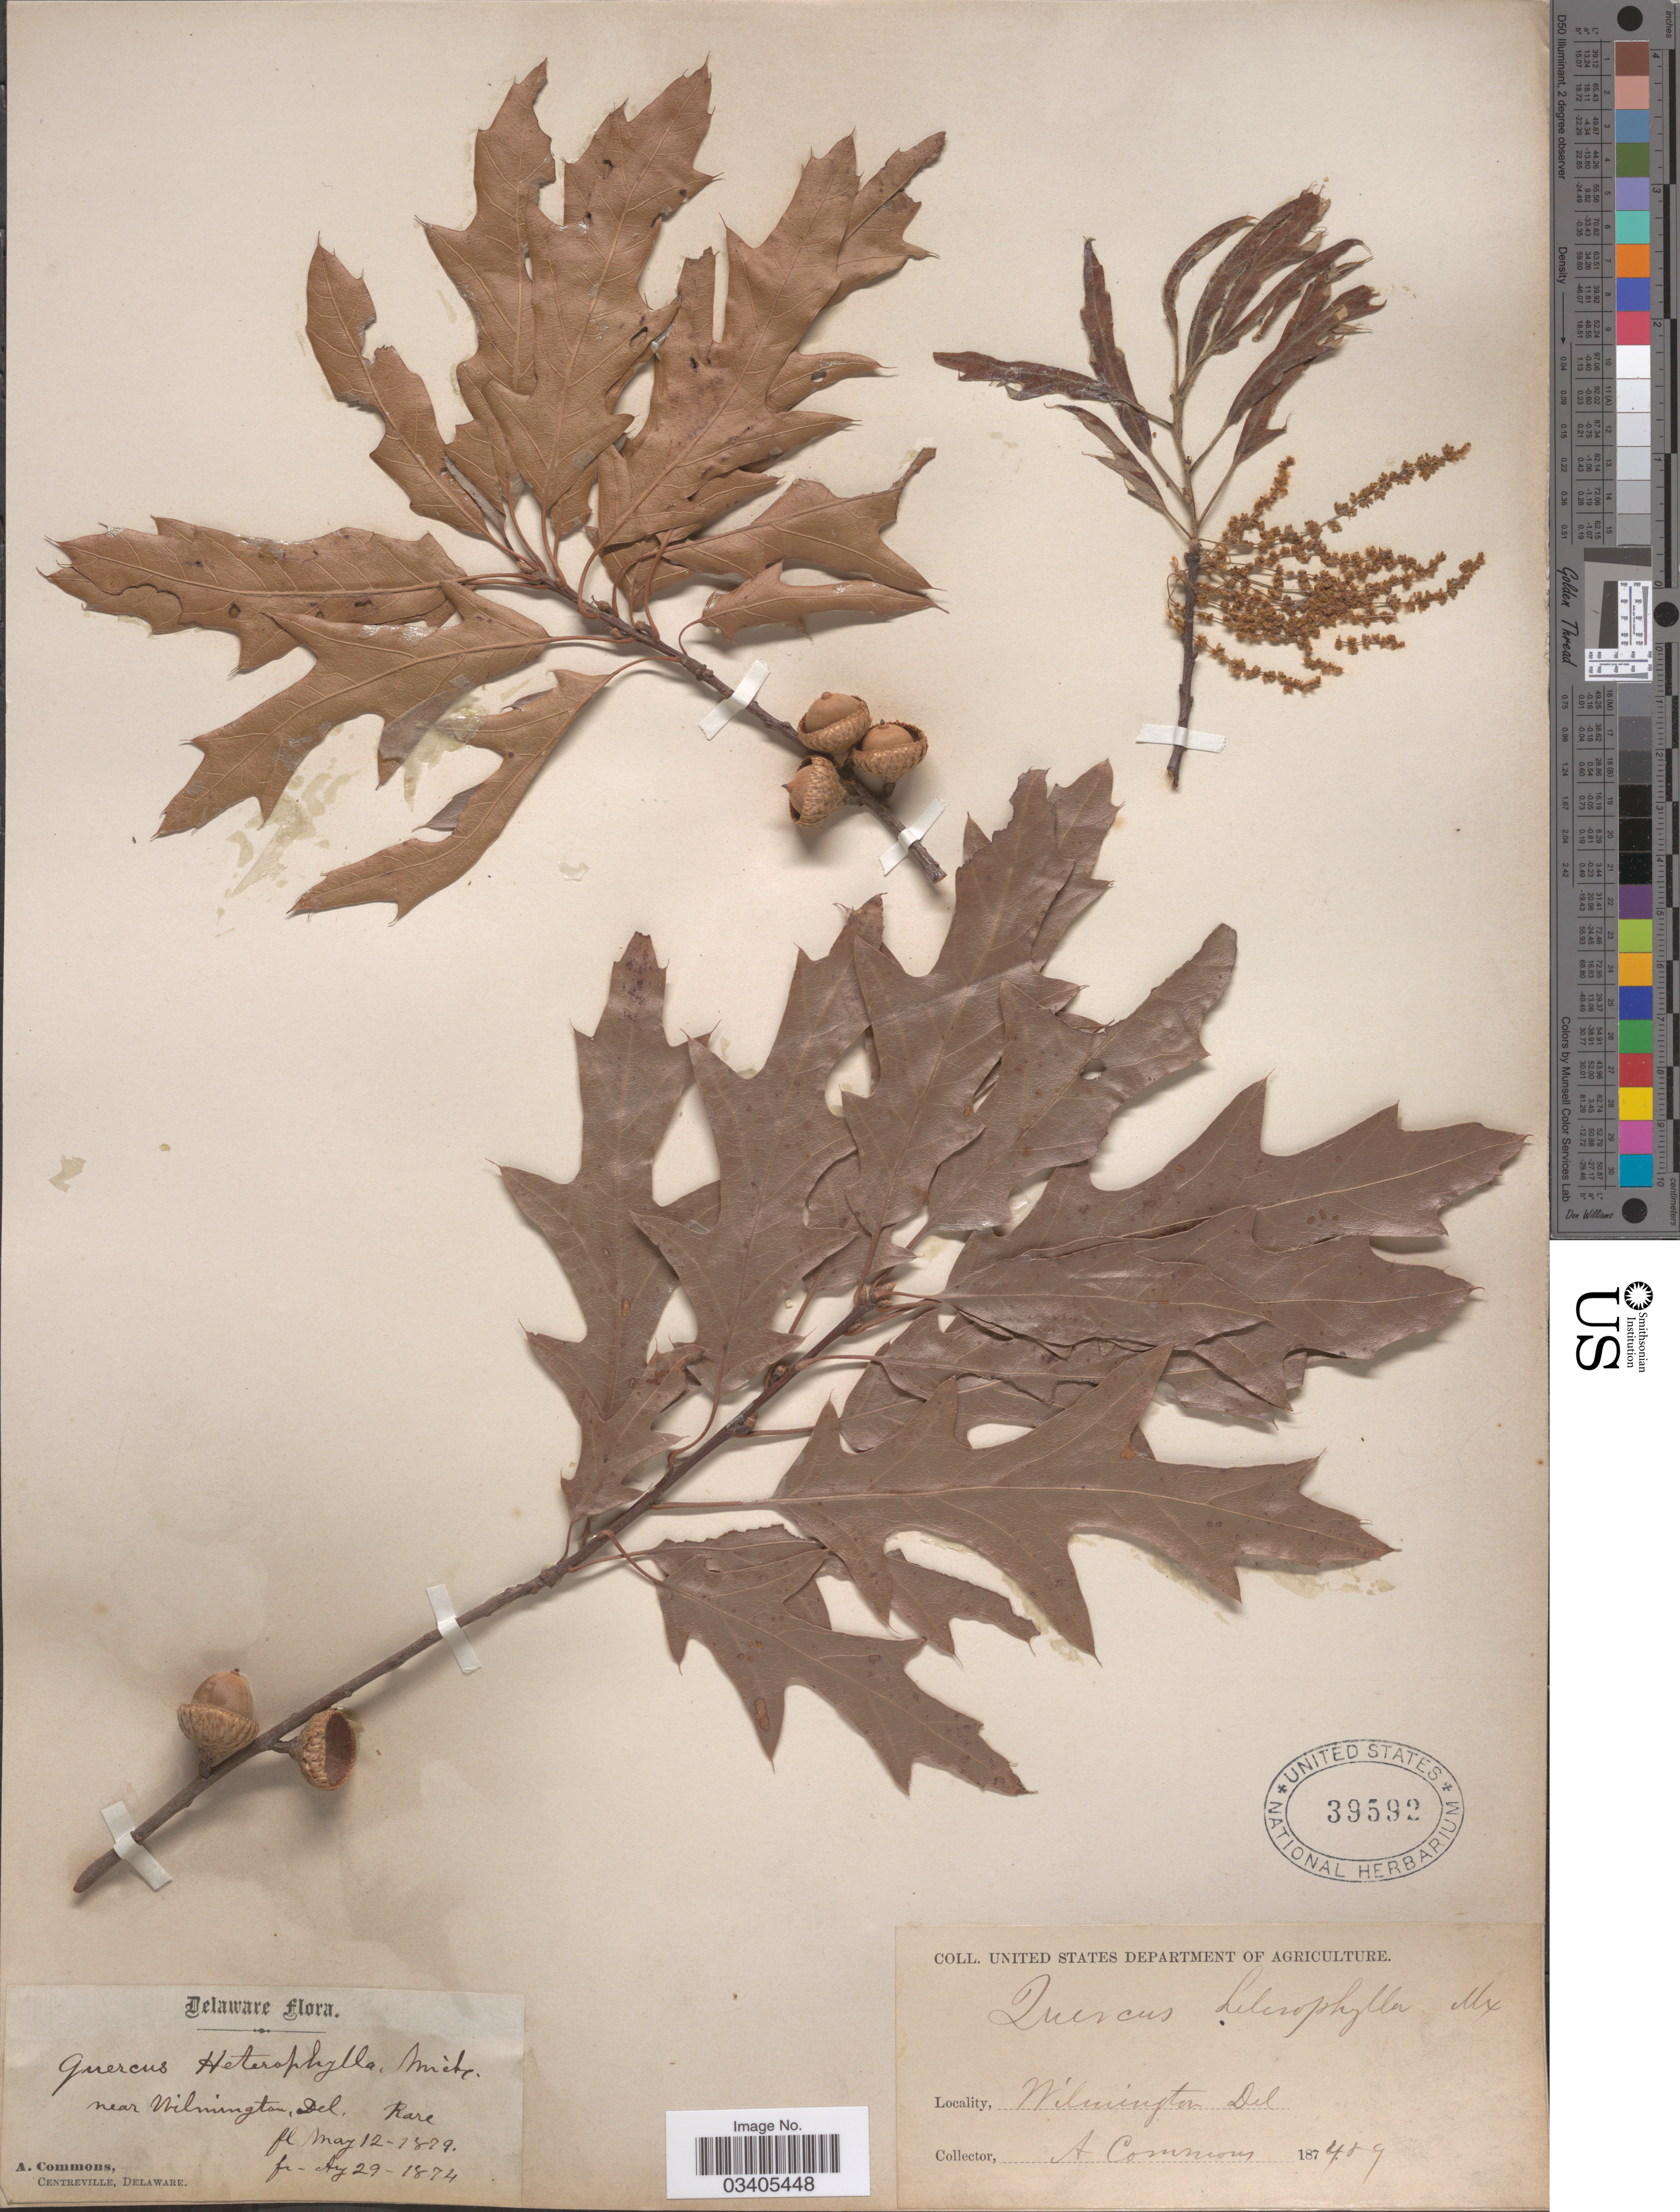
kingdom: Plantae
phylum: Tracheophyta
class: Magnoliopsida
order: Fagales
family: Fagaceae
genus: Quercus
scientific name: Quercus x heterophylla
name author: Michx.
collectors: A. Commons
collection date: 1874-09-08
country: United States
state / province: Delaware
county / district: New Castle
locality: Near Wilmington.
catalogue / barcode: US 39592